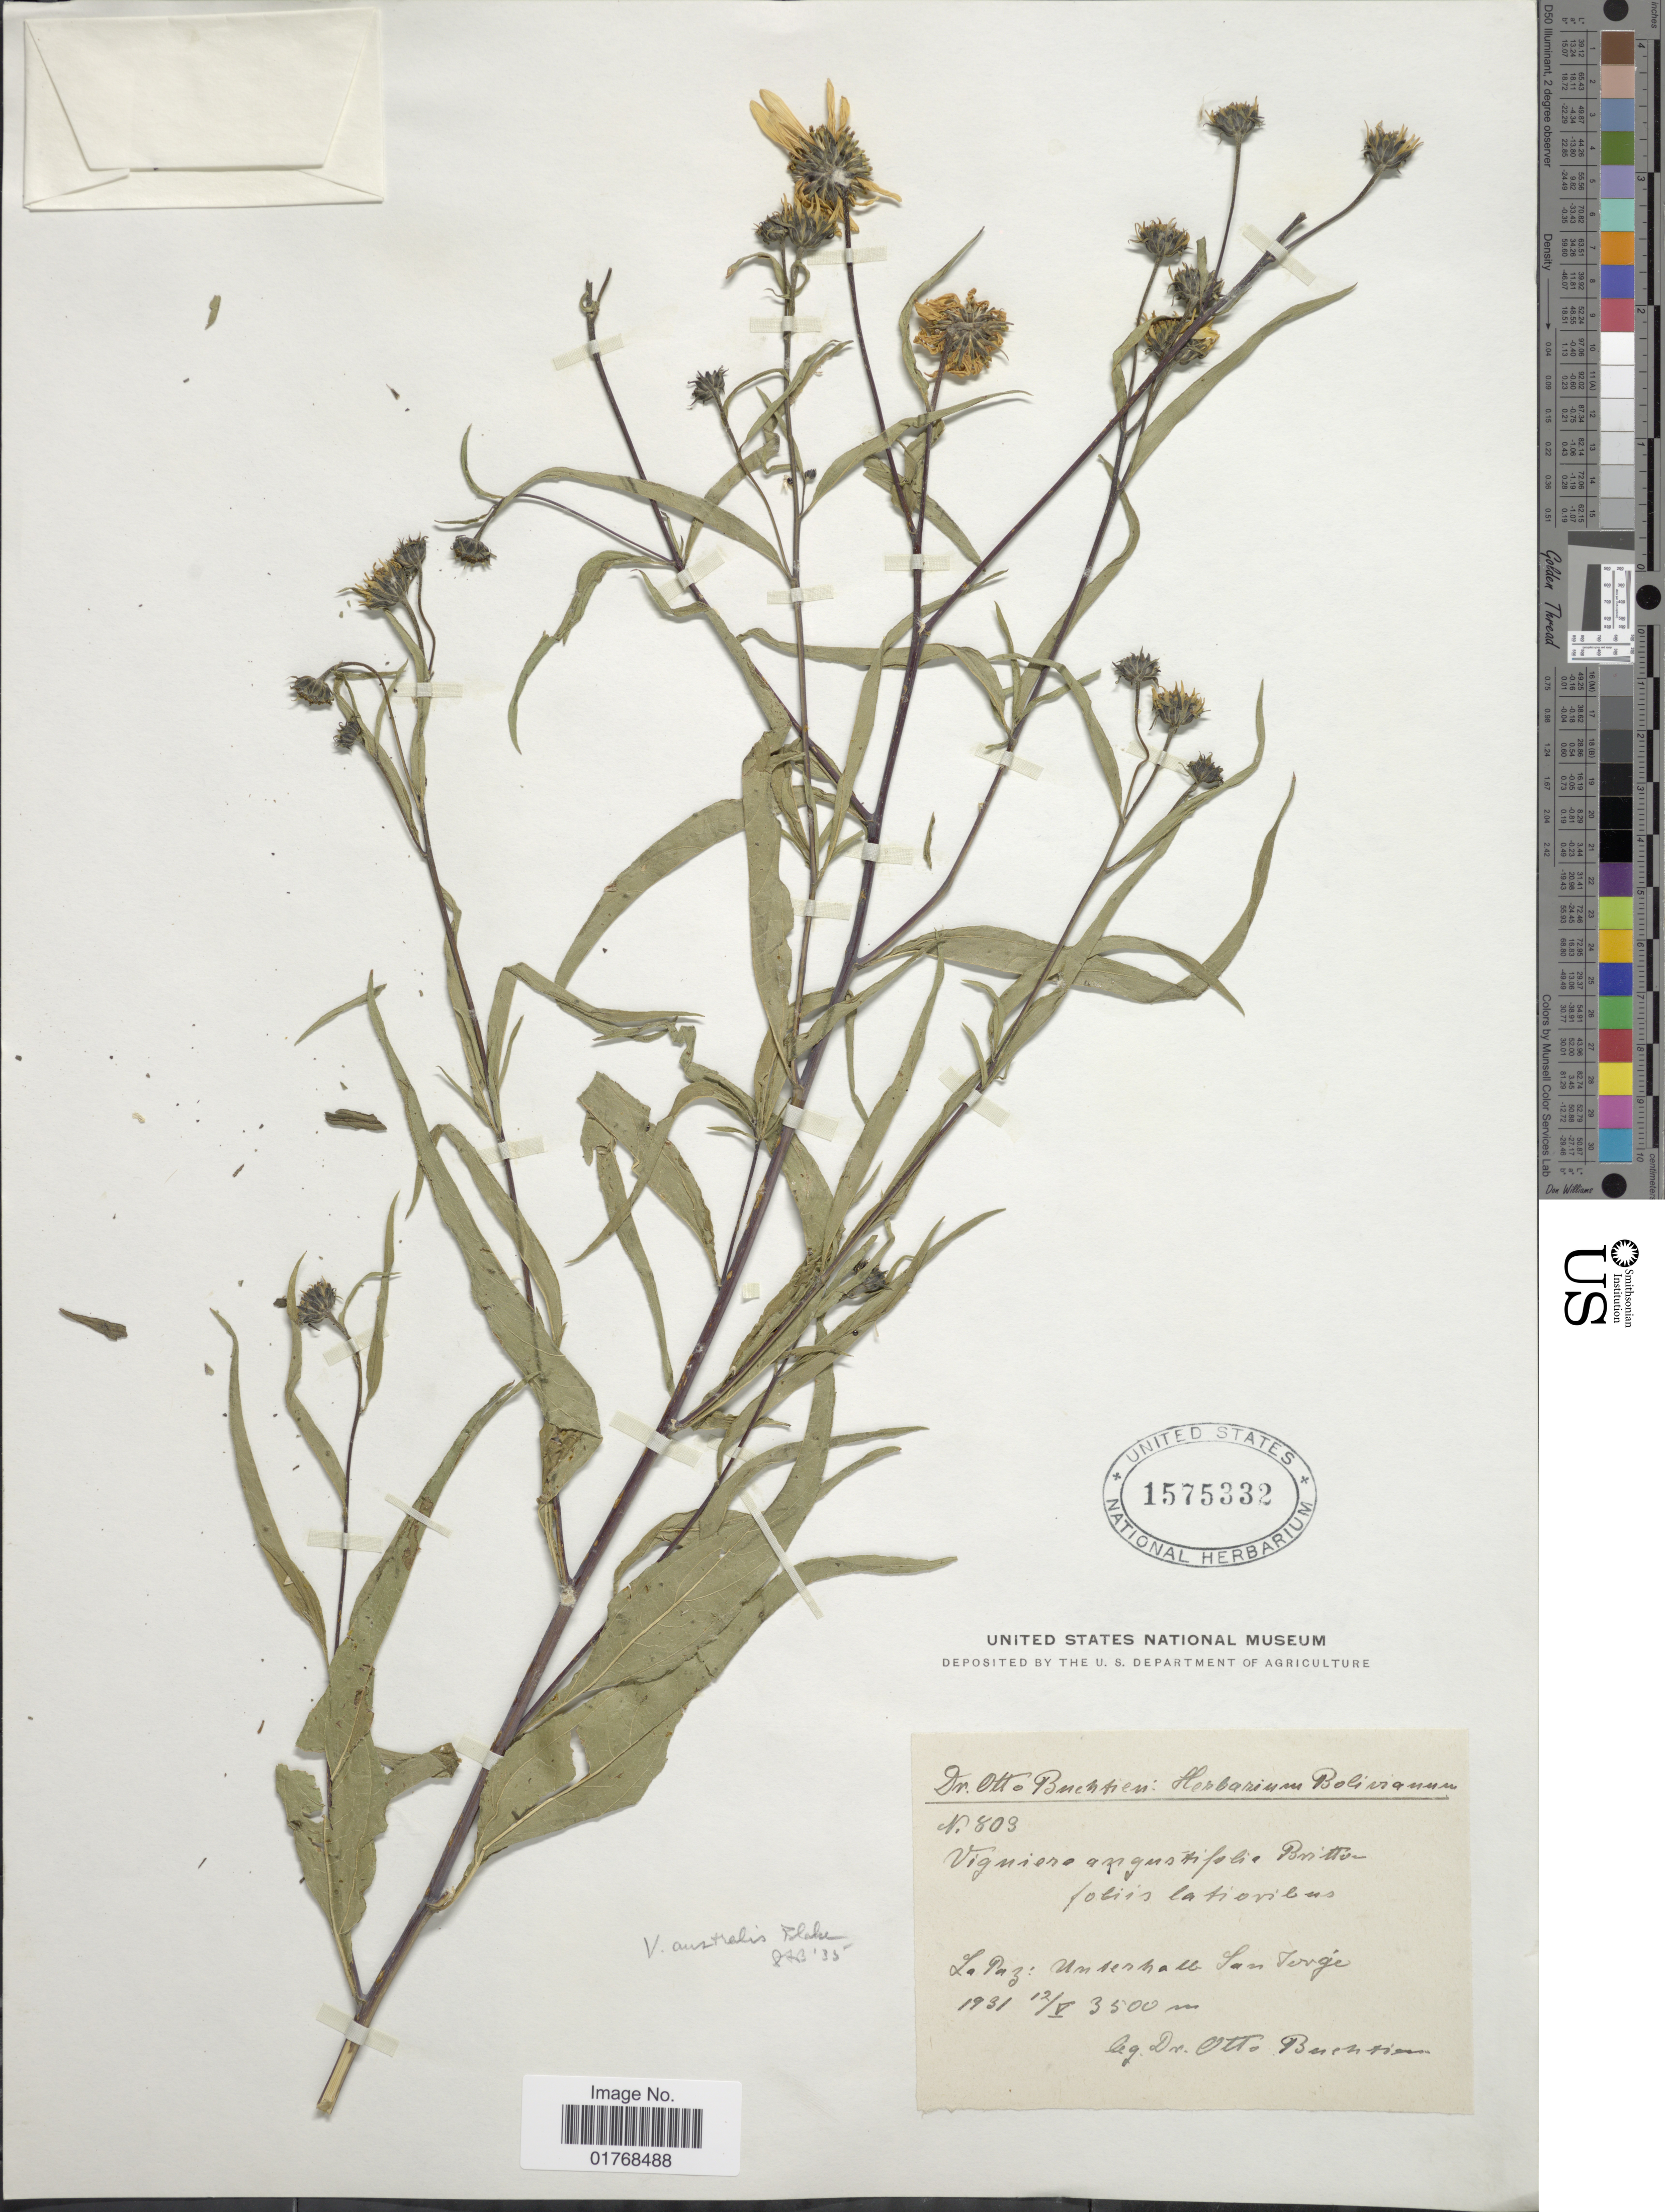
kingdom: Plantae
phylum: Tracheophyta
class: Magnoliopsida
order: Asterales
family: Asteraceae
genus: Viguiera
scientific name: Viguiera australis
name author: Blake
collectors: O. Buchtien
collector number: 803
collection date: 1931-05-12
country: Bolivia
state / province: La Paz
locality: La Paz: Unterhalb San Jorgé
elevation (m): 3500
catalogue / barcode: US 1575332